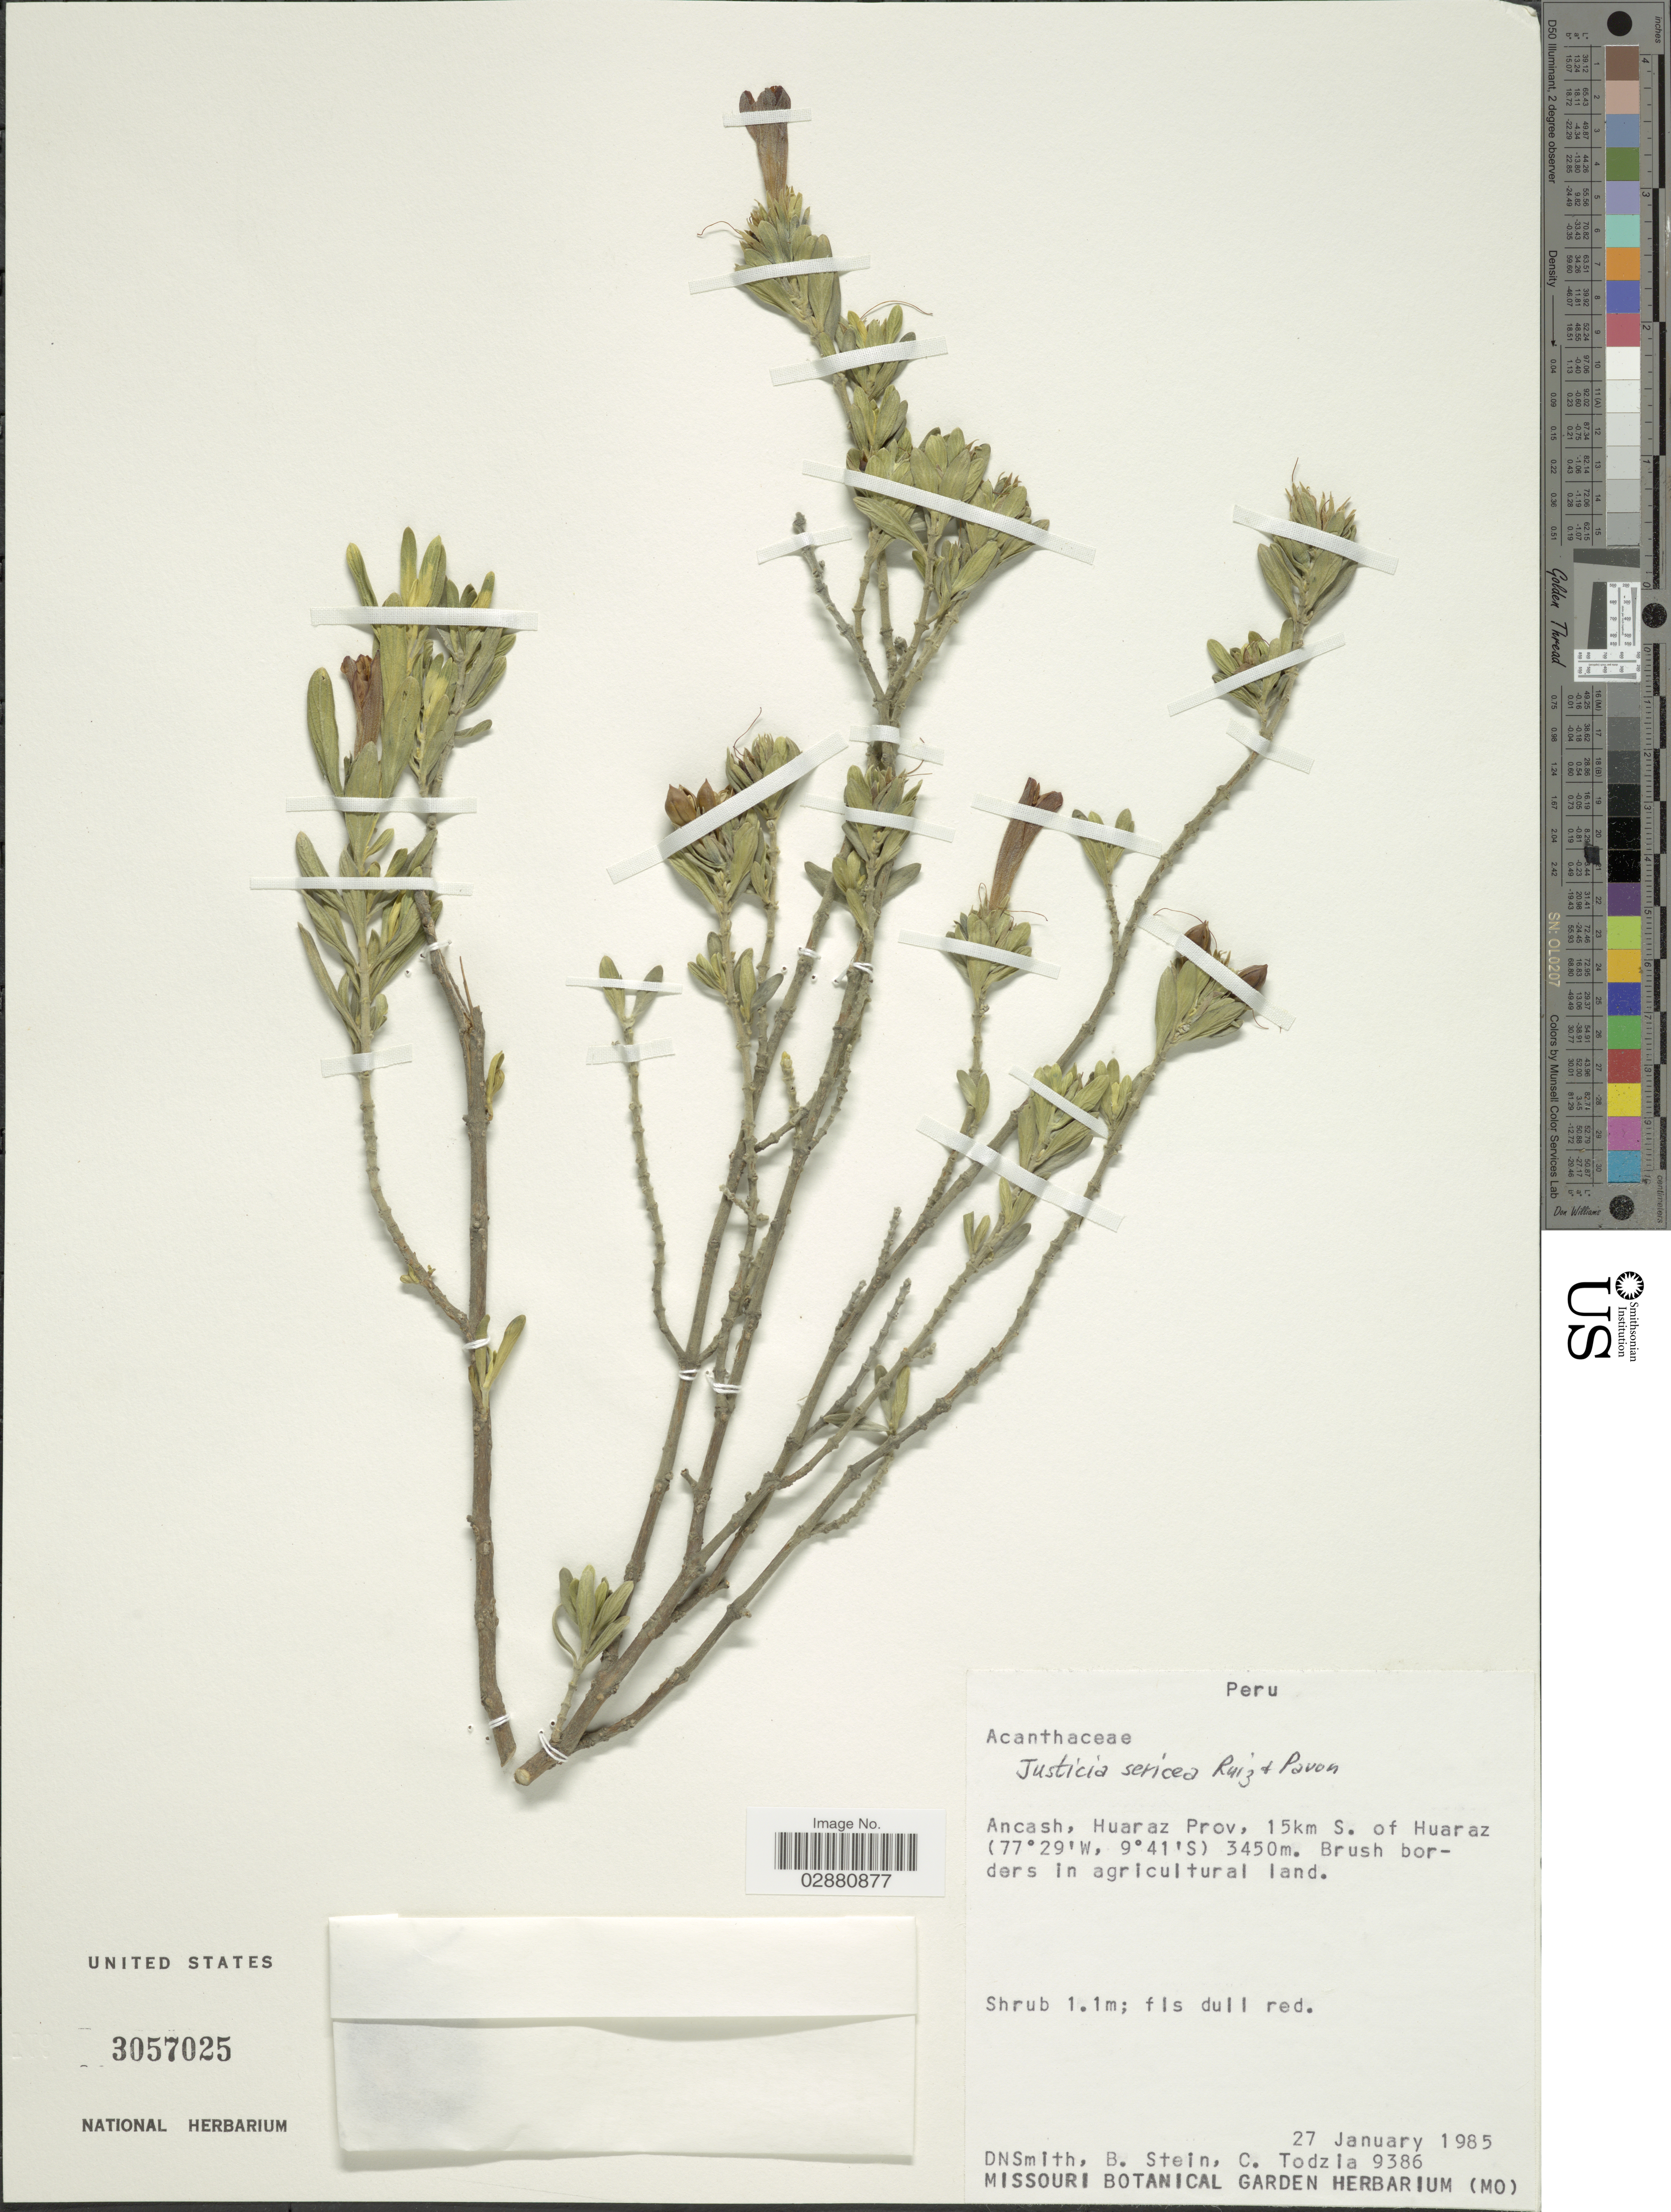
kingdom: Plantae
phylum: Tracheophyta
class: Magnoliopsida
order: Lamiales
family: Acanthaceae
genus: Justicia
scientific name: Justicia sericea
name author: Ruiz & Pav.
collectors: D. Smith, B. Stein & C. A. Todzia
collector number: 9386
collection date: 1985-01-27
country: Peru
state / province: Ancash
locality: Ancash, Huaraz Prov, 15km S. of Huaraz.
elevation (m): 3450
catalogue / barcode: US 3057025